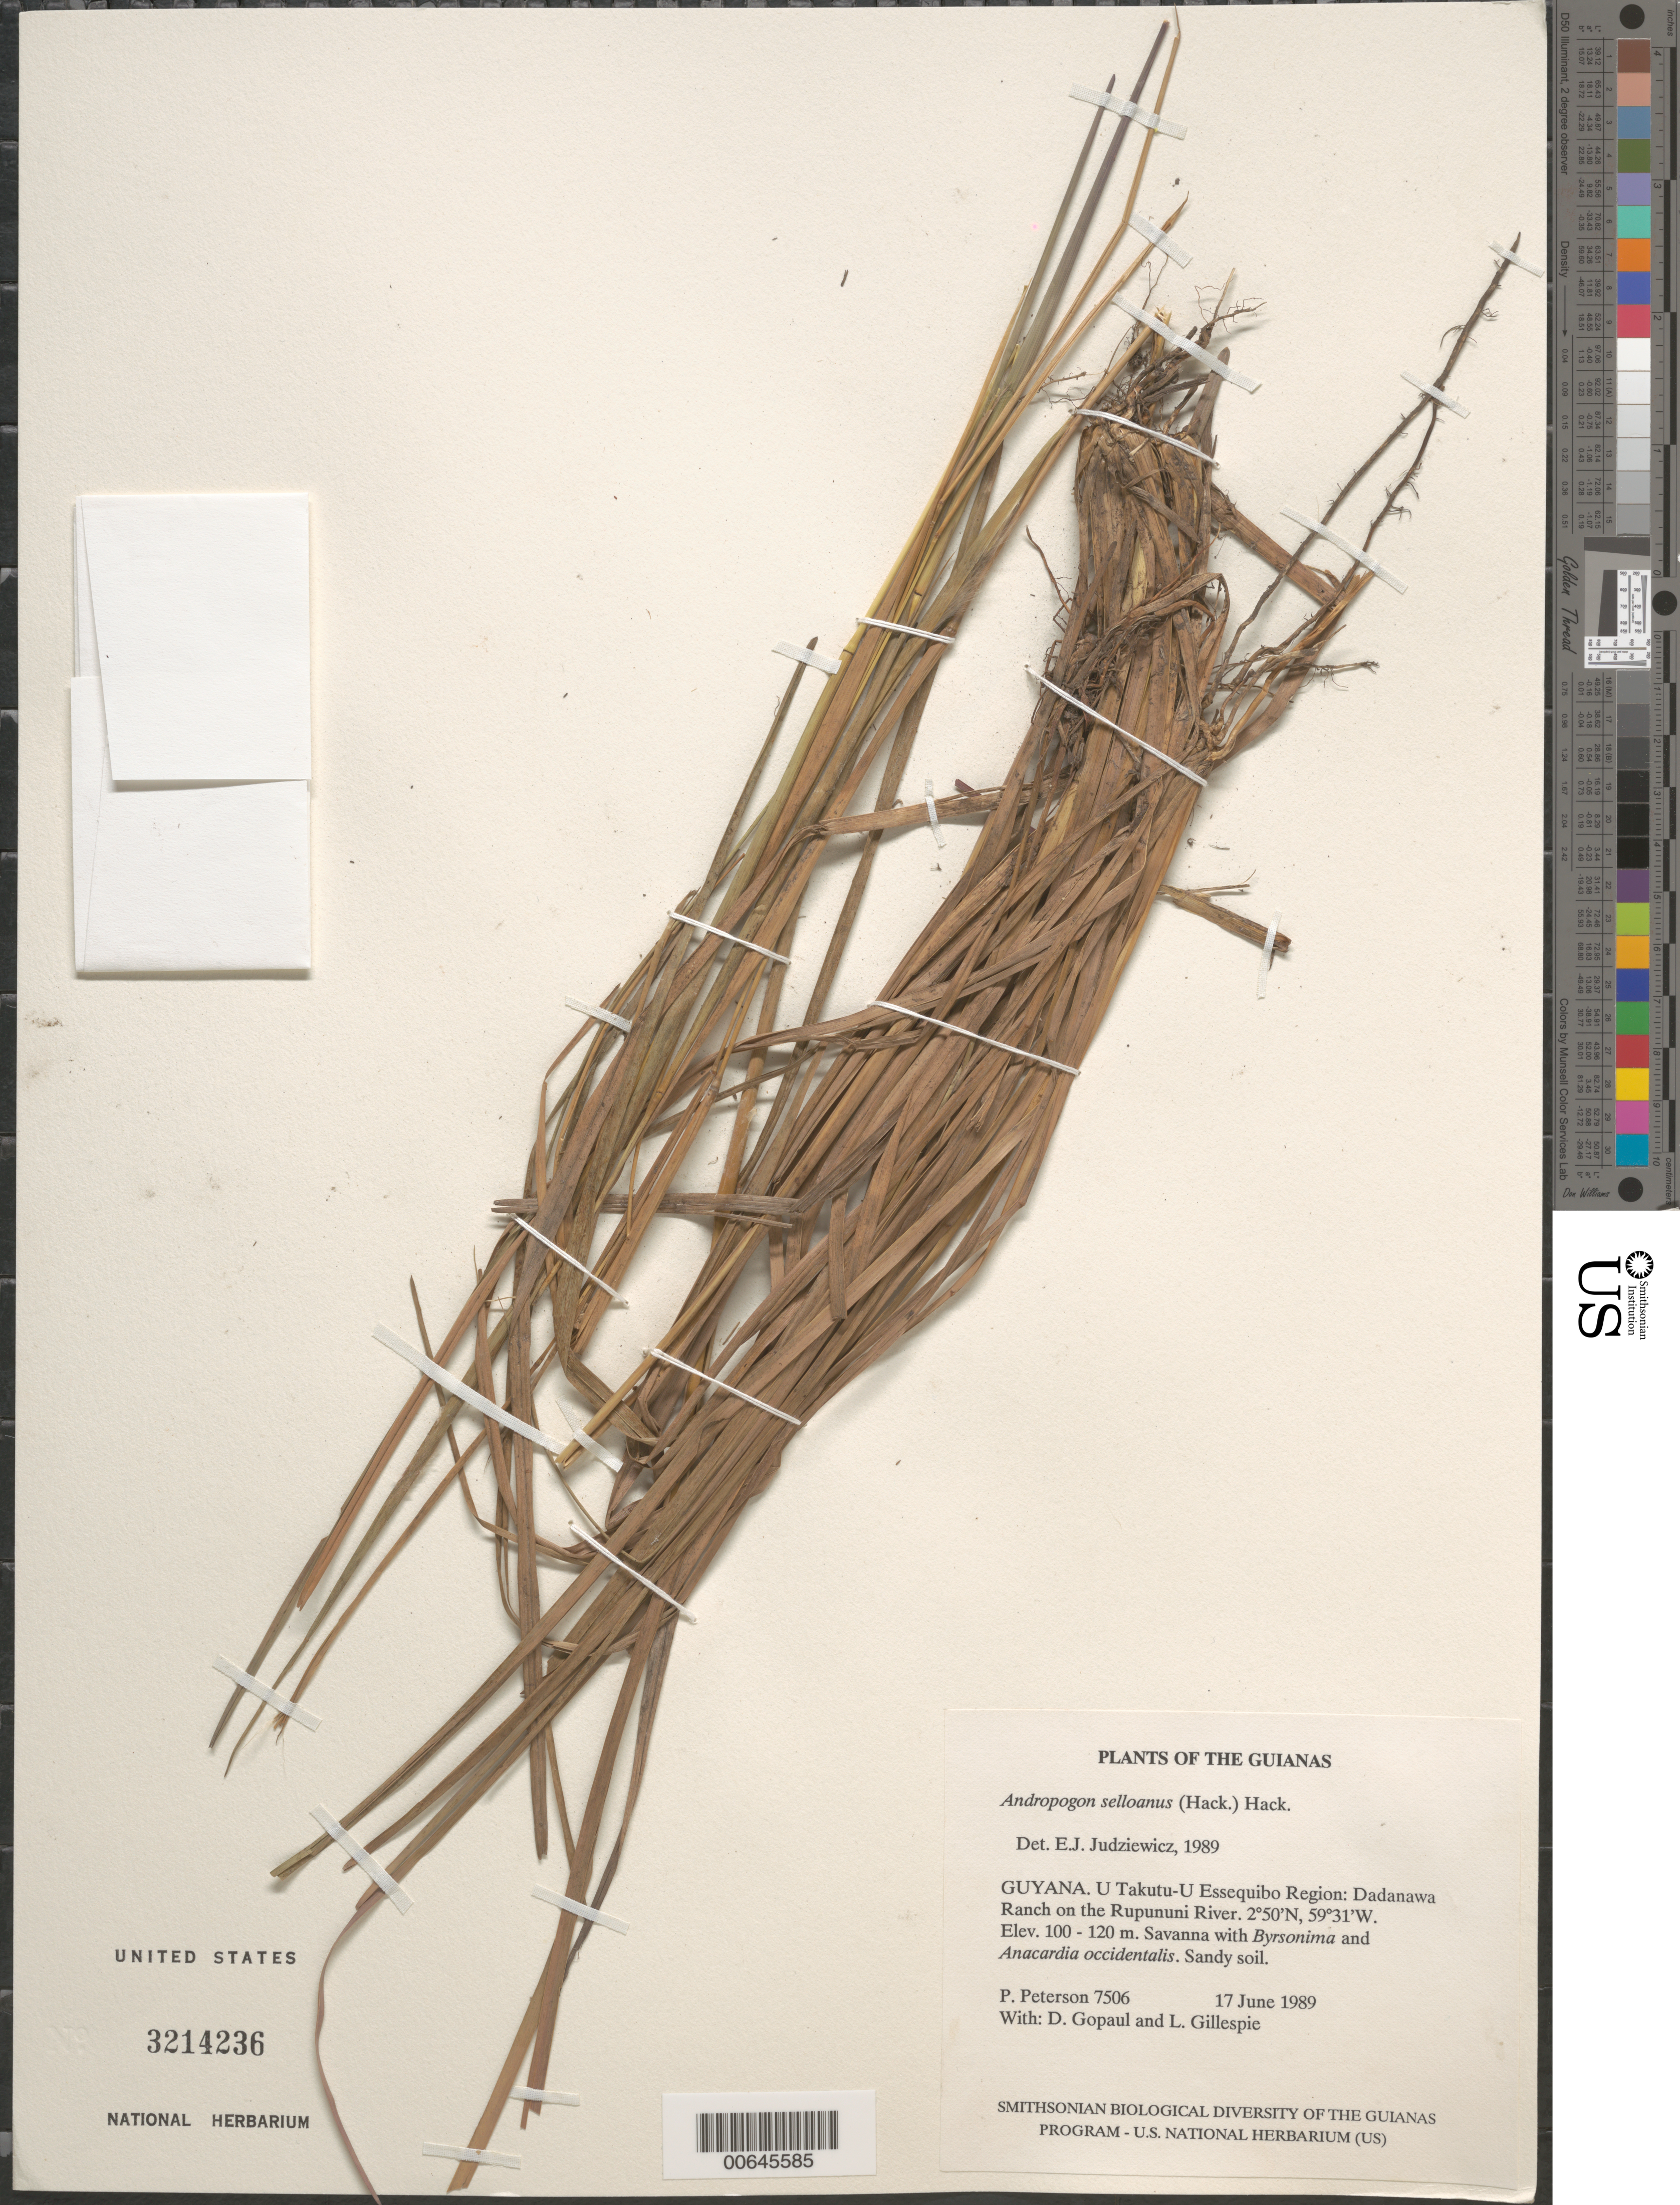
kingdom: Plantae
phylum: Tracheophyta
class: Liliopsida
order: Poales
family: Poaceae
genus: Andropogon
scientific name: Andropogon selloanus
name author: (Hack.) Hack.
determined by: Judziewicz, E. J.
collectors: P. M. Peterson, D. Gopaul & L. J. Gillespie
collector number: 7506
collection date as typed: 17 June 1989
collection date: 1989-06-17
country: Guyana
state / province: U. Takutu-U. Essequibo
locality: Dadanawa Ranch on the Rupununi River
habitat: Savanna with Byrsonima and Anacardium occidentale. Sandy soil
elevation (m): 100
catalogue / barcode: US 3214236